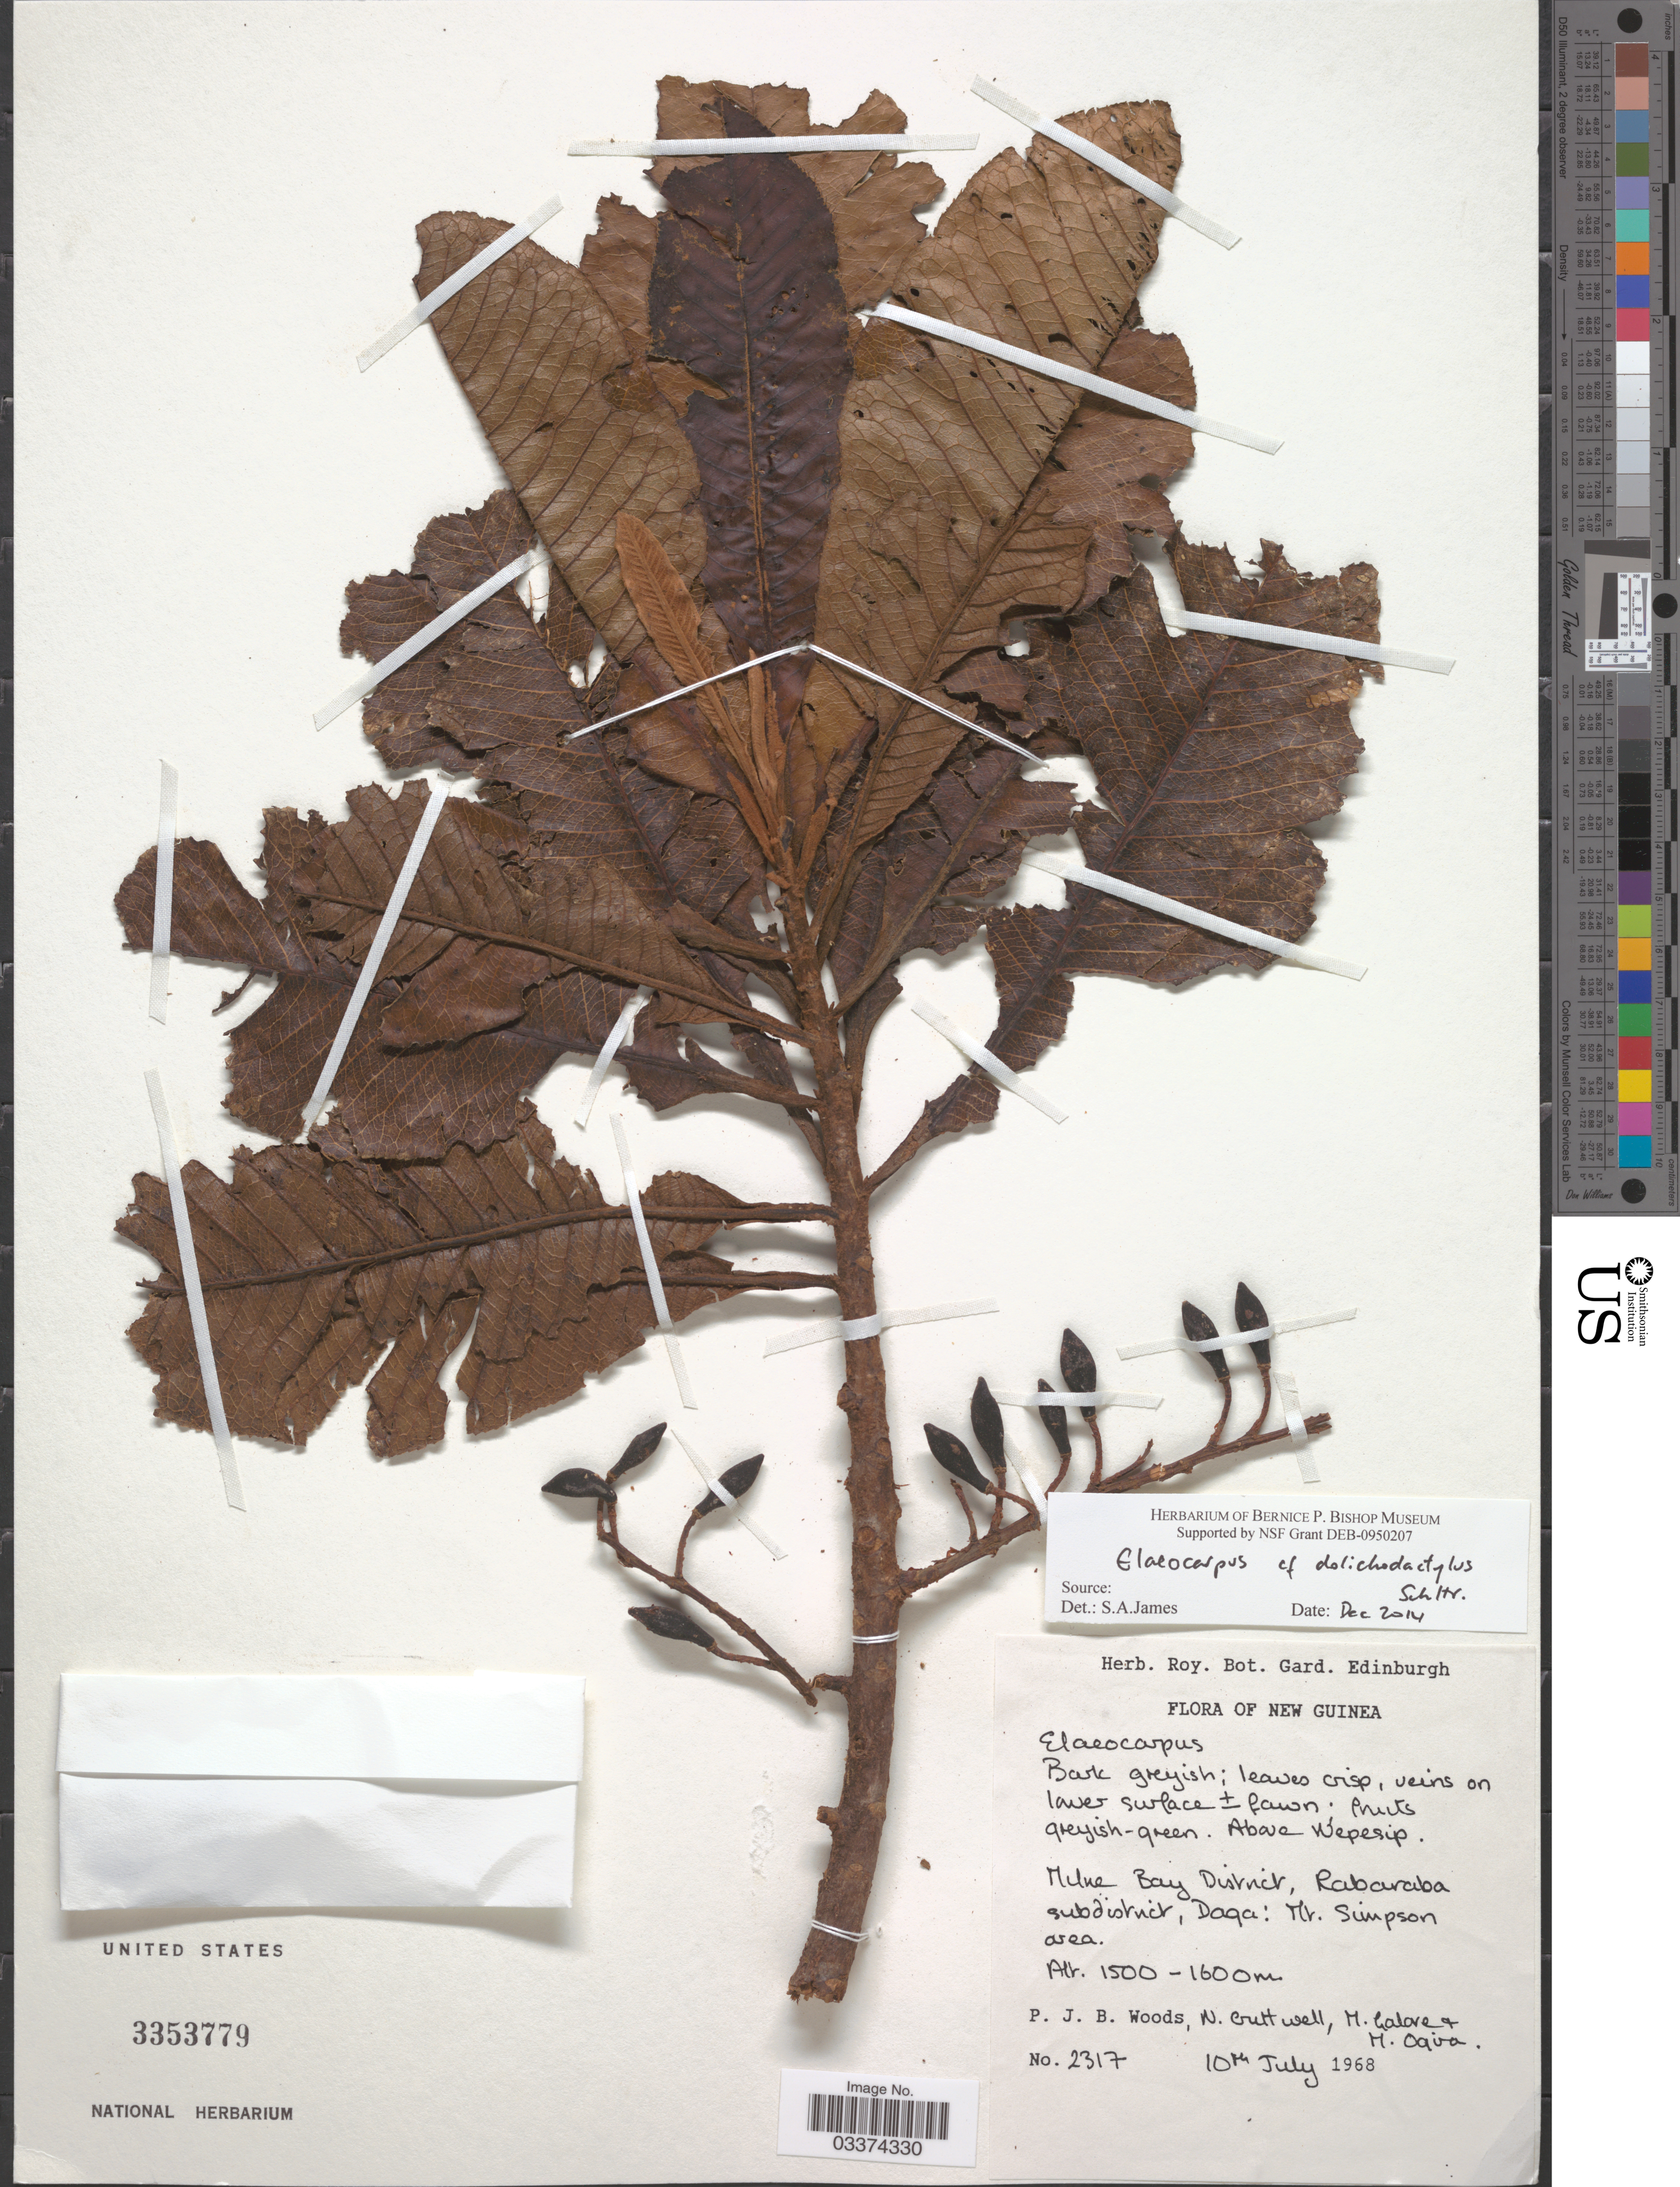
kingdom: Plantae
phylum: Tracheophyta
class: Magnoliopsida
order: Oxalidales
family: Elaeocarpaceae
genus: Elaeocarpus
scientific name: Elaeocarpus dolichodactylus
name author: Schltr.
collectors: P. Woods, N. Crutwell, M. Galore & Collector illegible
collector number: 2317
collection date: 1968-07-10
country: Papua New Guinea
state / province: Milne Bay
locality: New Guinea, Milne Bay District, Rabaraba subdistrict, Daga: Mt. Simpson area.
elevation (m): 1500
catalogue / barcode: US 3353779